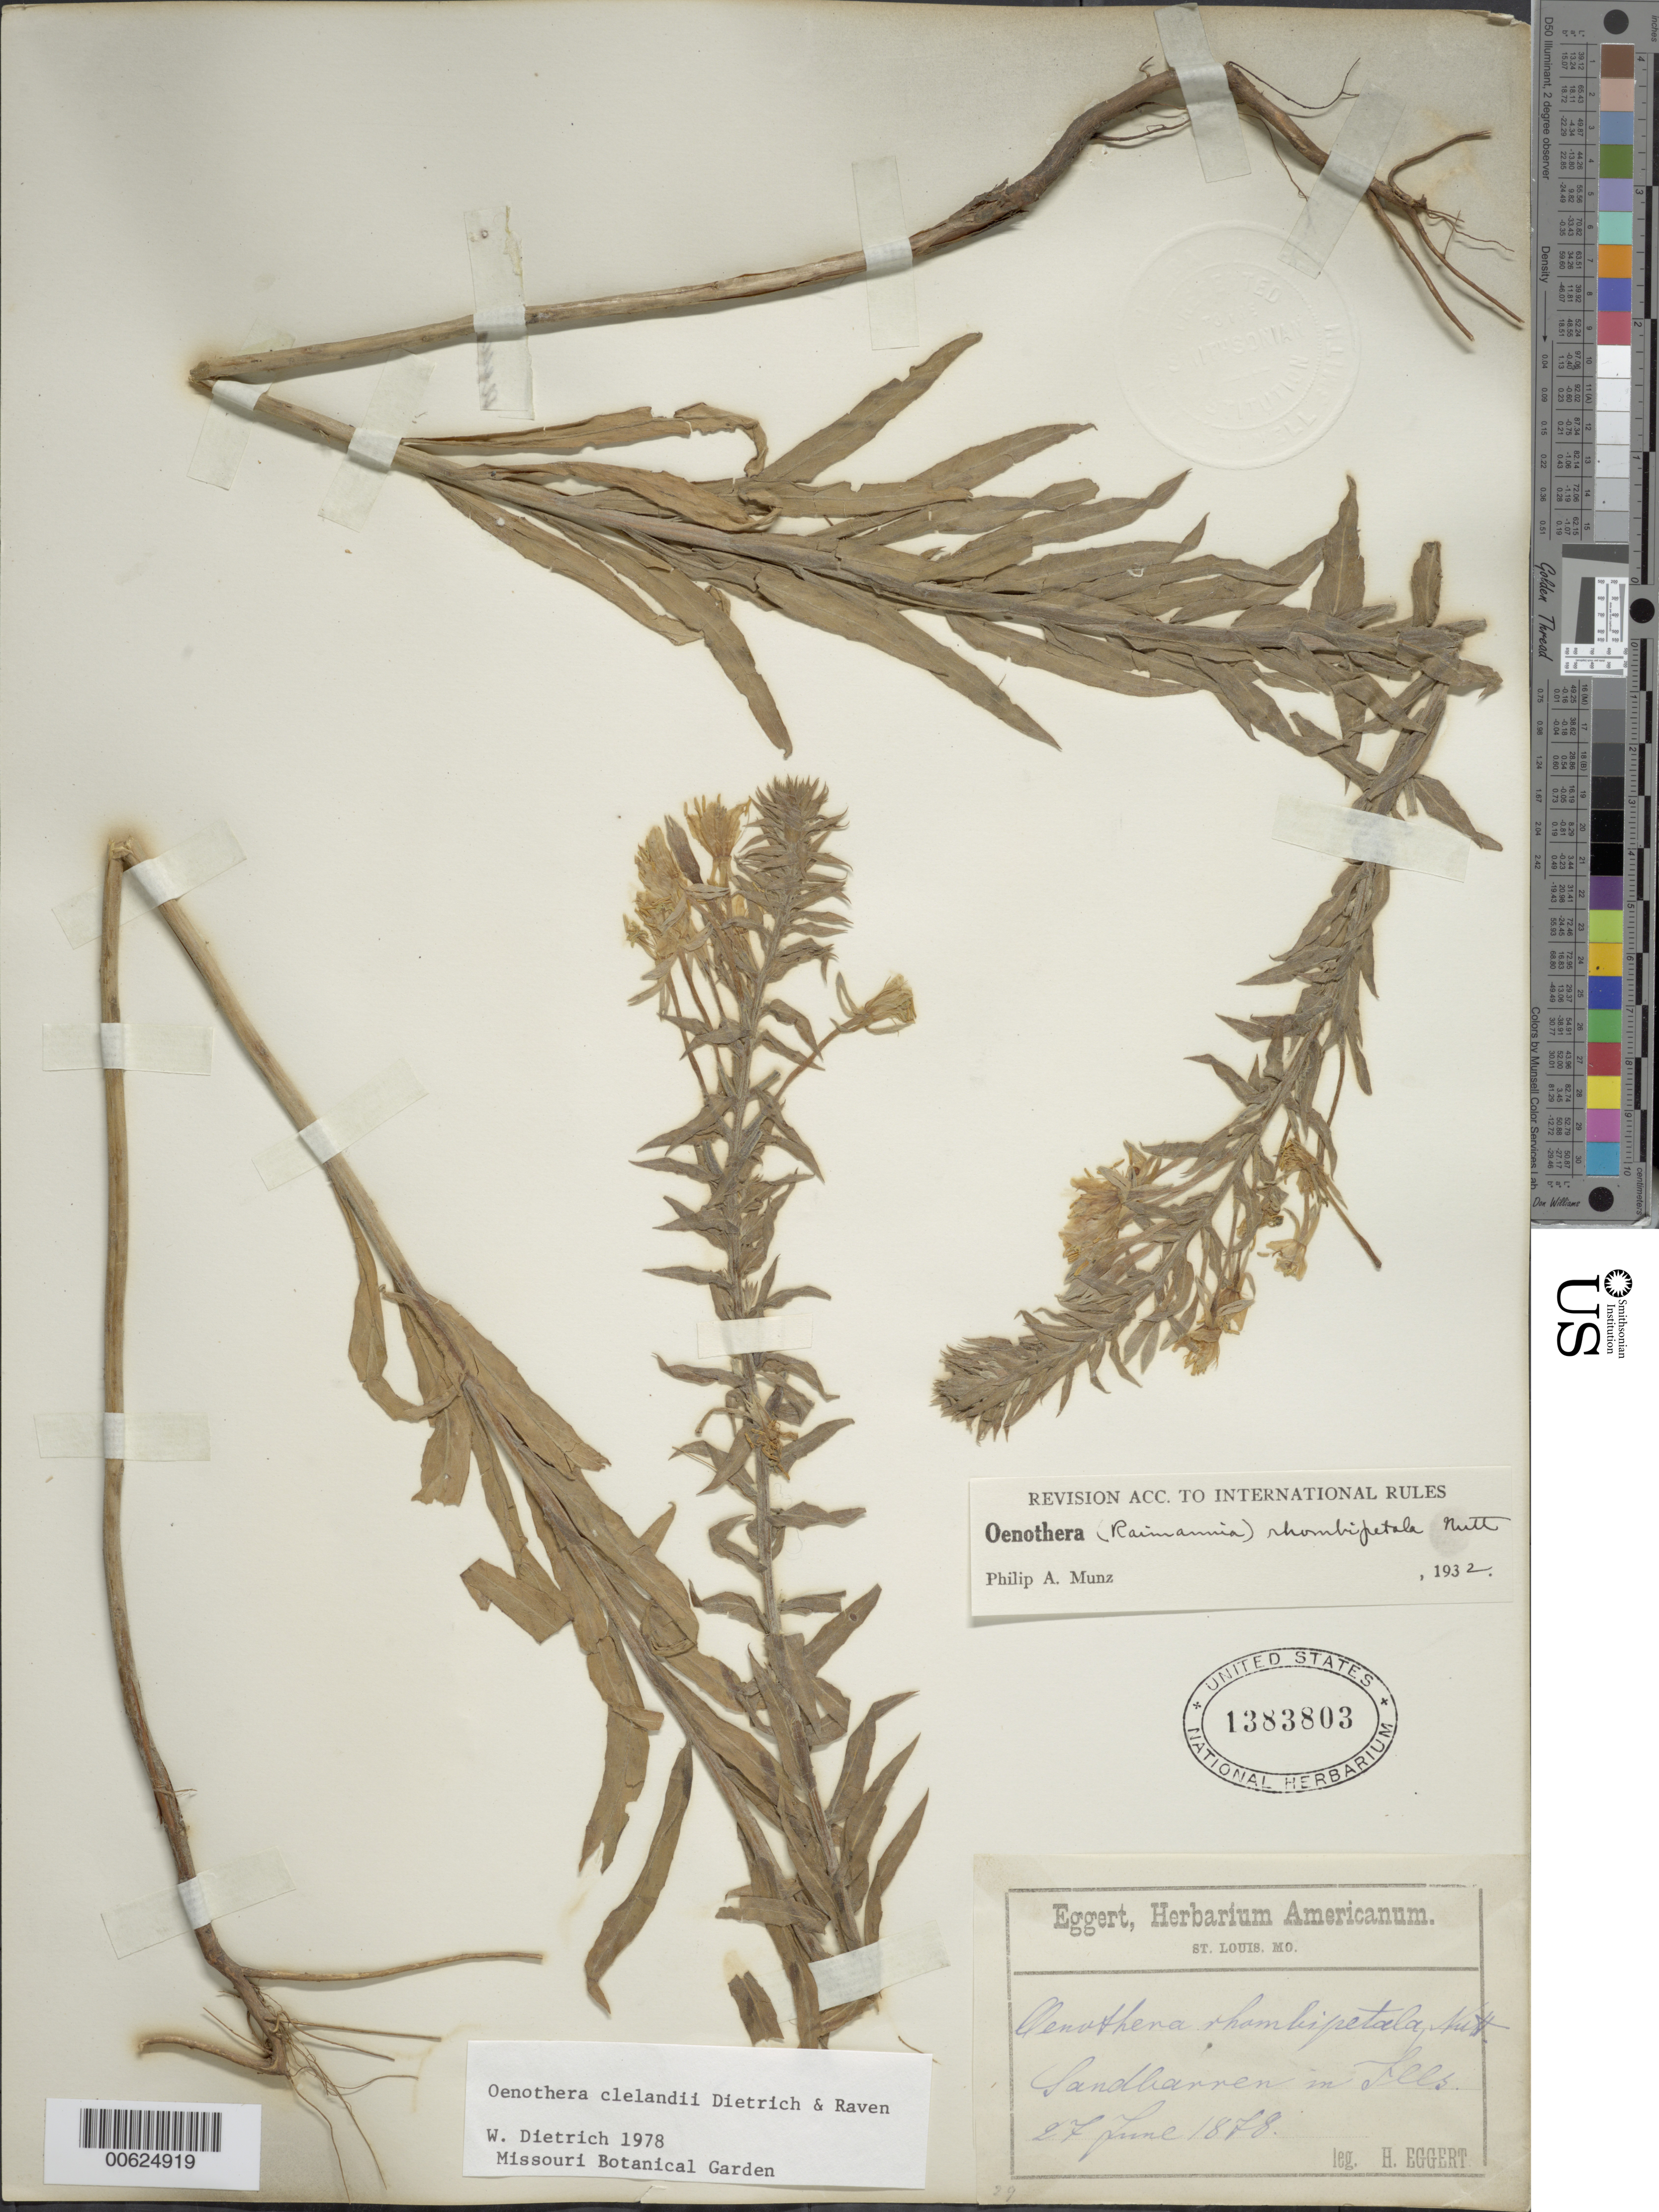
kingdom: Plantae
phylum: Tracheophyta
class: Magnoliopsida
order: Myrtales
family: Onagraceae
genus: Oenothera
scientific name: Oenothera clelandii W. Dietr., P.H. Raven & W.L. Wagner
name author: W. Dietr. et al.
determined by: Dietrich, W.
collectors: H. Eggert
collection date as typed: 27 Jun 1878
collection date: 1878-06-27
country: United States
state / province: Illinois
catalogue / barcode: US 1383803